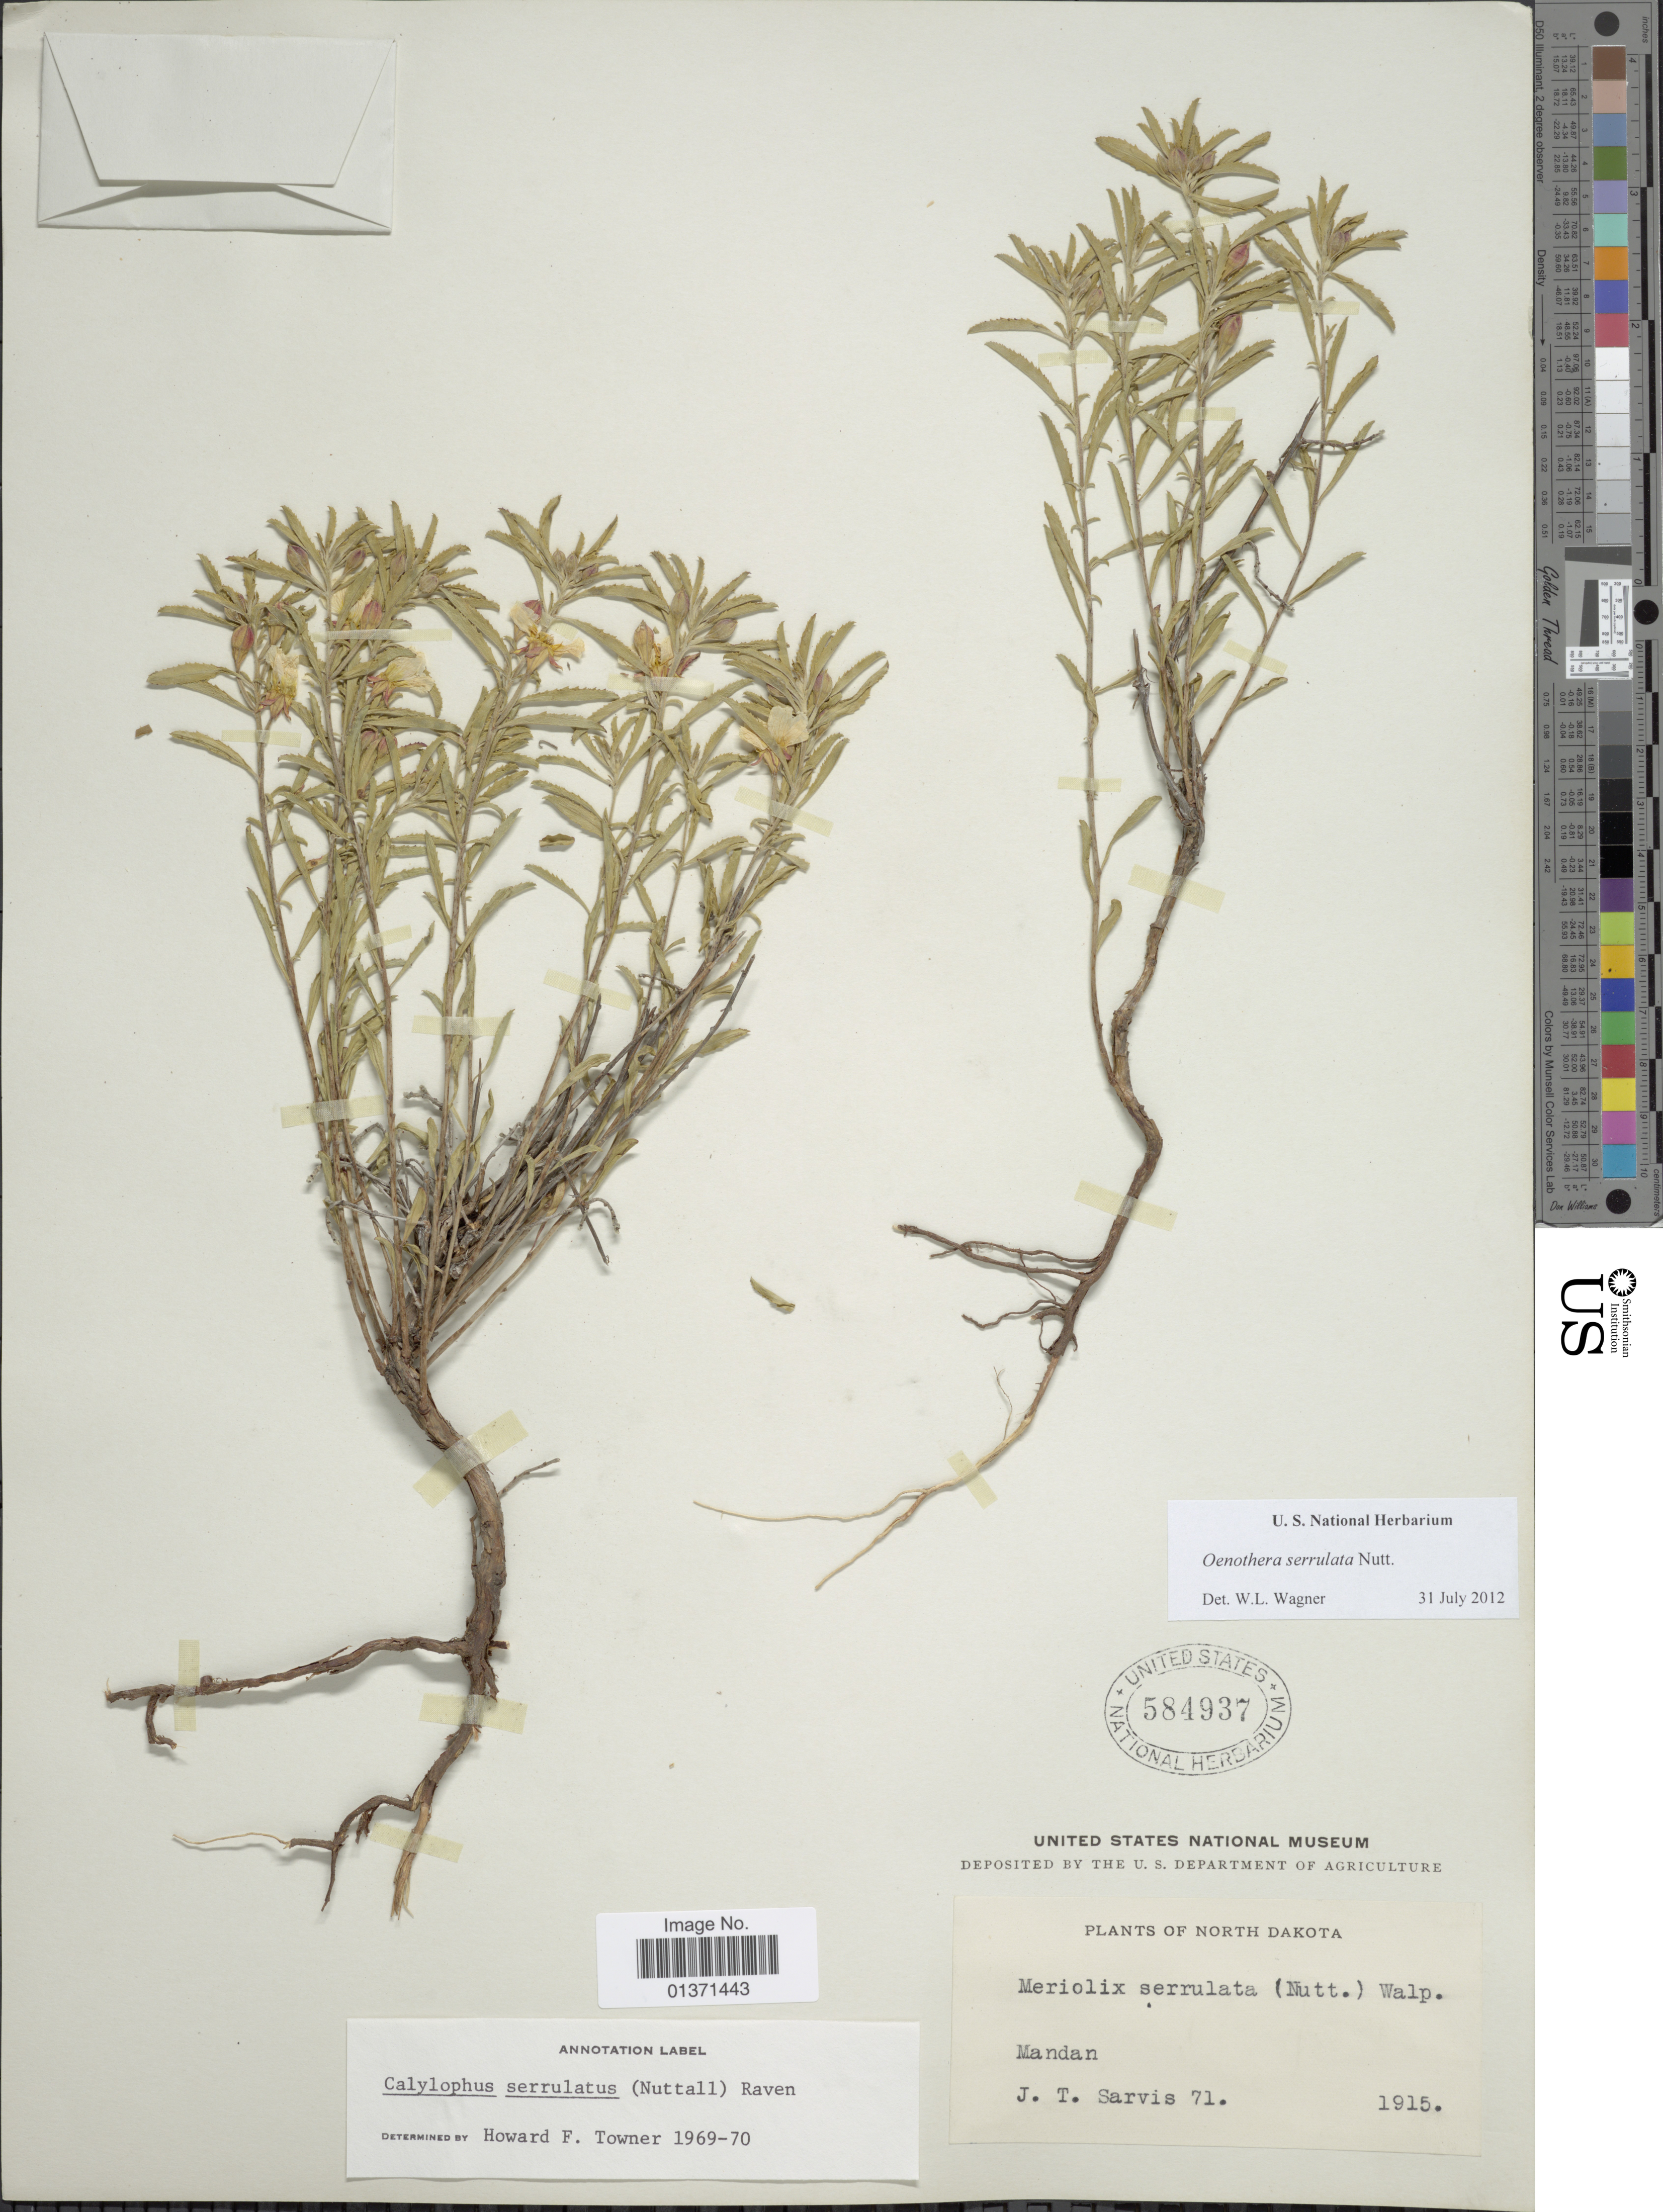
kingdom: Plantae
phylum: Tracheophyta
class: Magnoliopsida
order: Myrtales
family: Onagraceae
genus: Oenothera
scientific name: Oenothera serrulata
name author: Nutt.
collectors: J. Sarvis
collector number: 71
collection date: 1915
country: United States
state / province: North Dakota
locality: Mandan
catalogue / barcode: US 584937